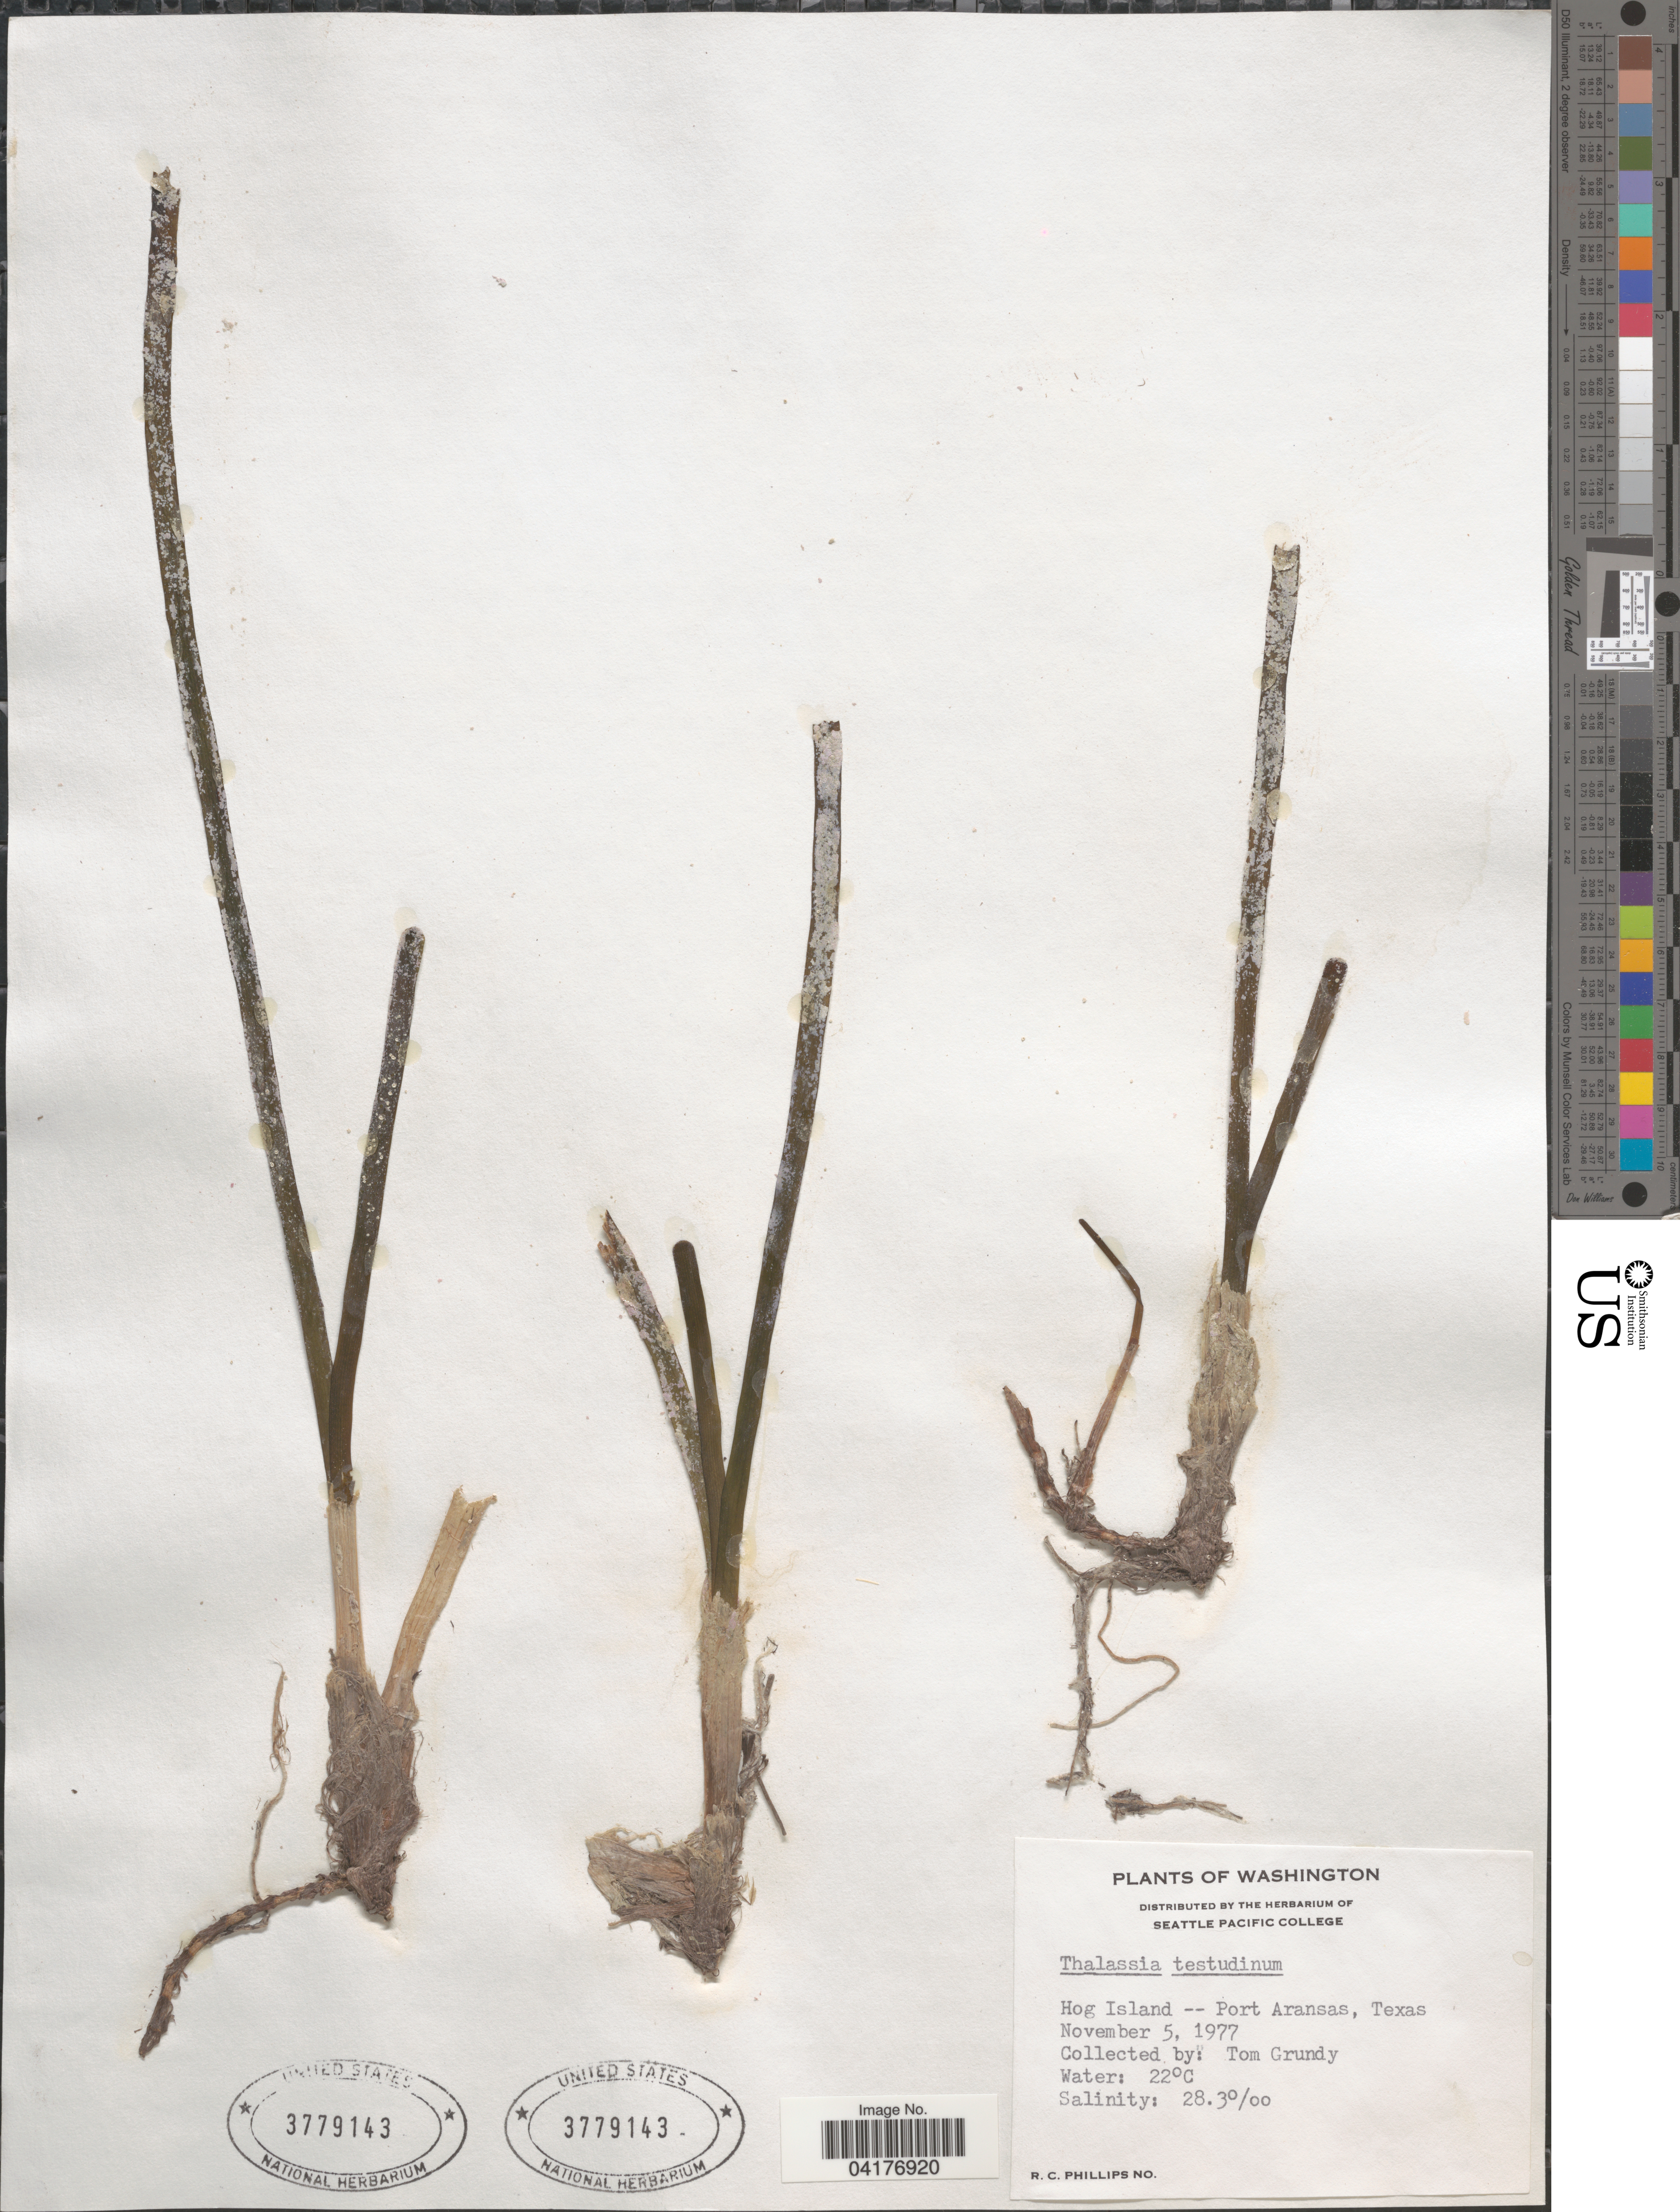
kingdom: Plantae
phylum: Tracheophyta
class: Liliopsida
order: Alismatales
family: Hydrocharitaceae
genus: Thalassia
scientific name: Thalassia testudinum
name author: Banks & Sol. ex K.D. Koenig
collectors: T. Grundy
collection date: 1977-11-05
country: United States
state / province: Texas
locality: Hog Island -- Port Aransas.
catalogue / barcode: US 3779143